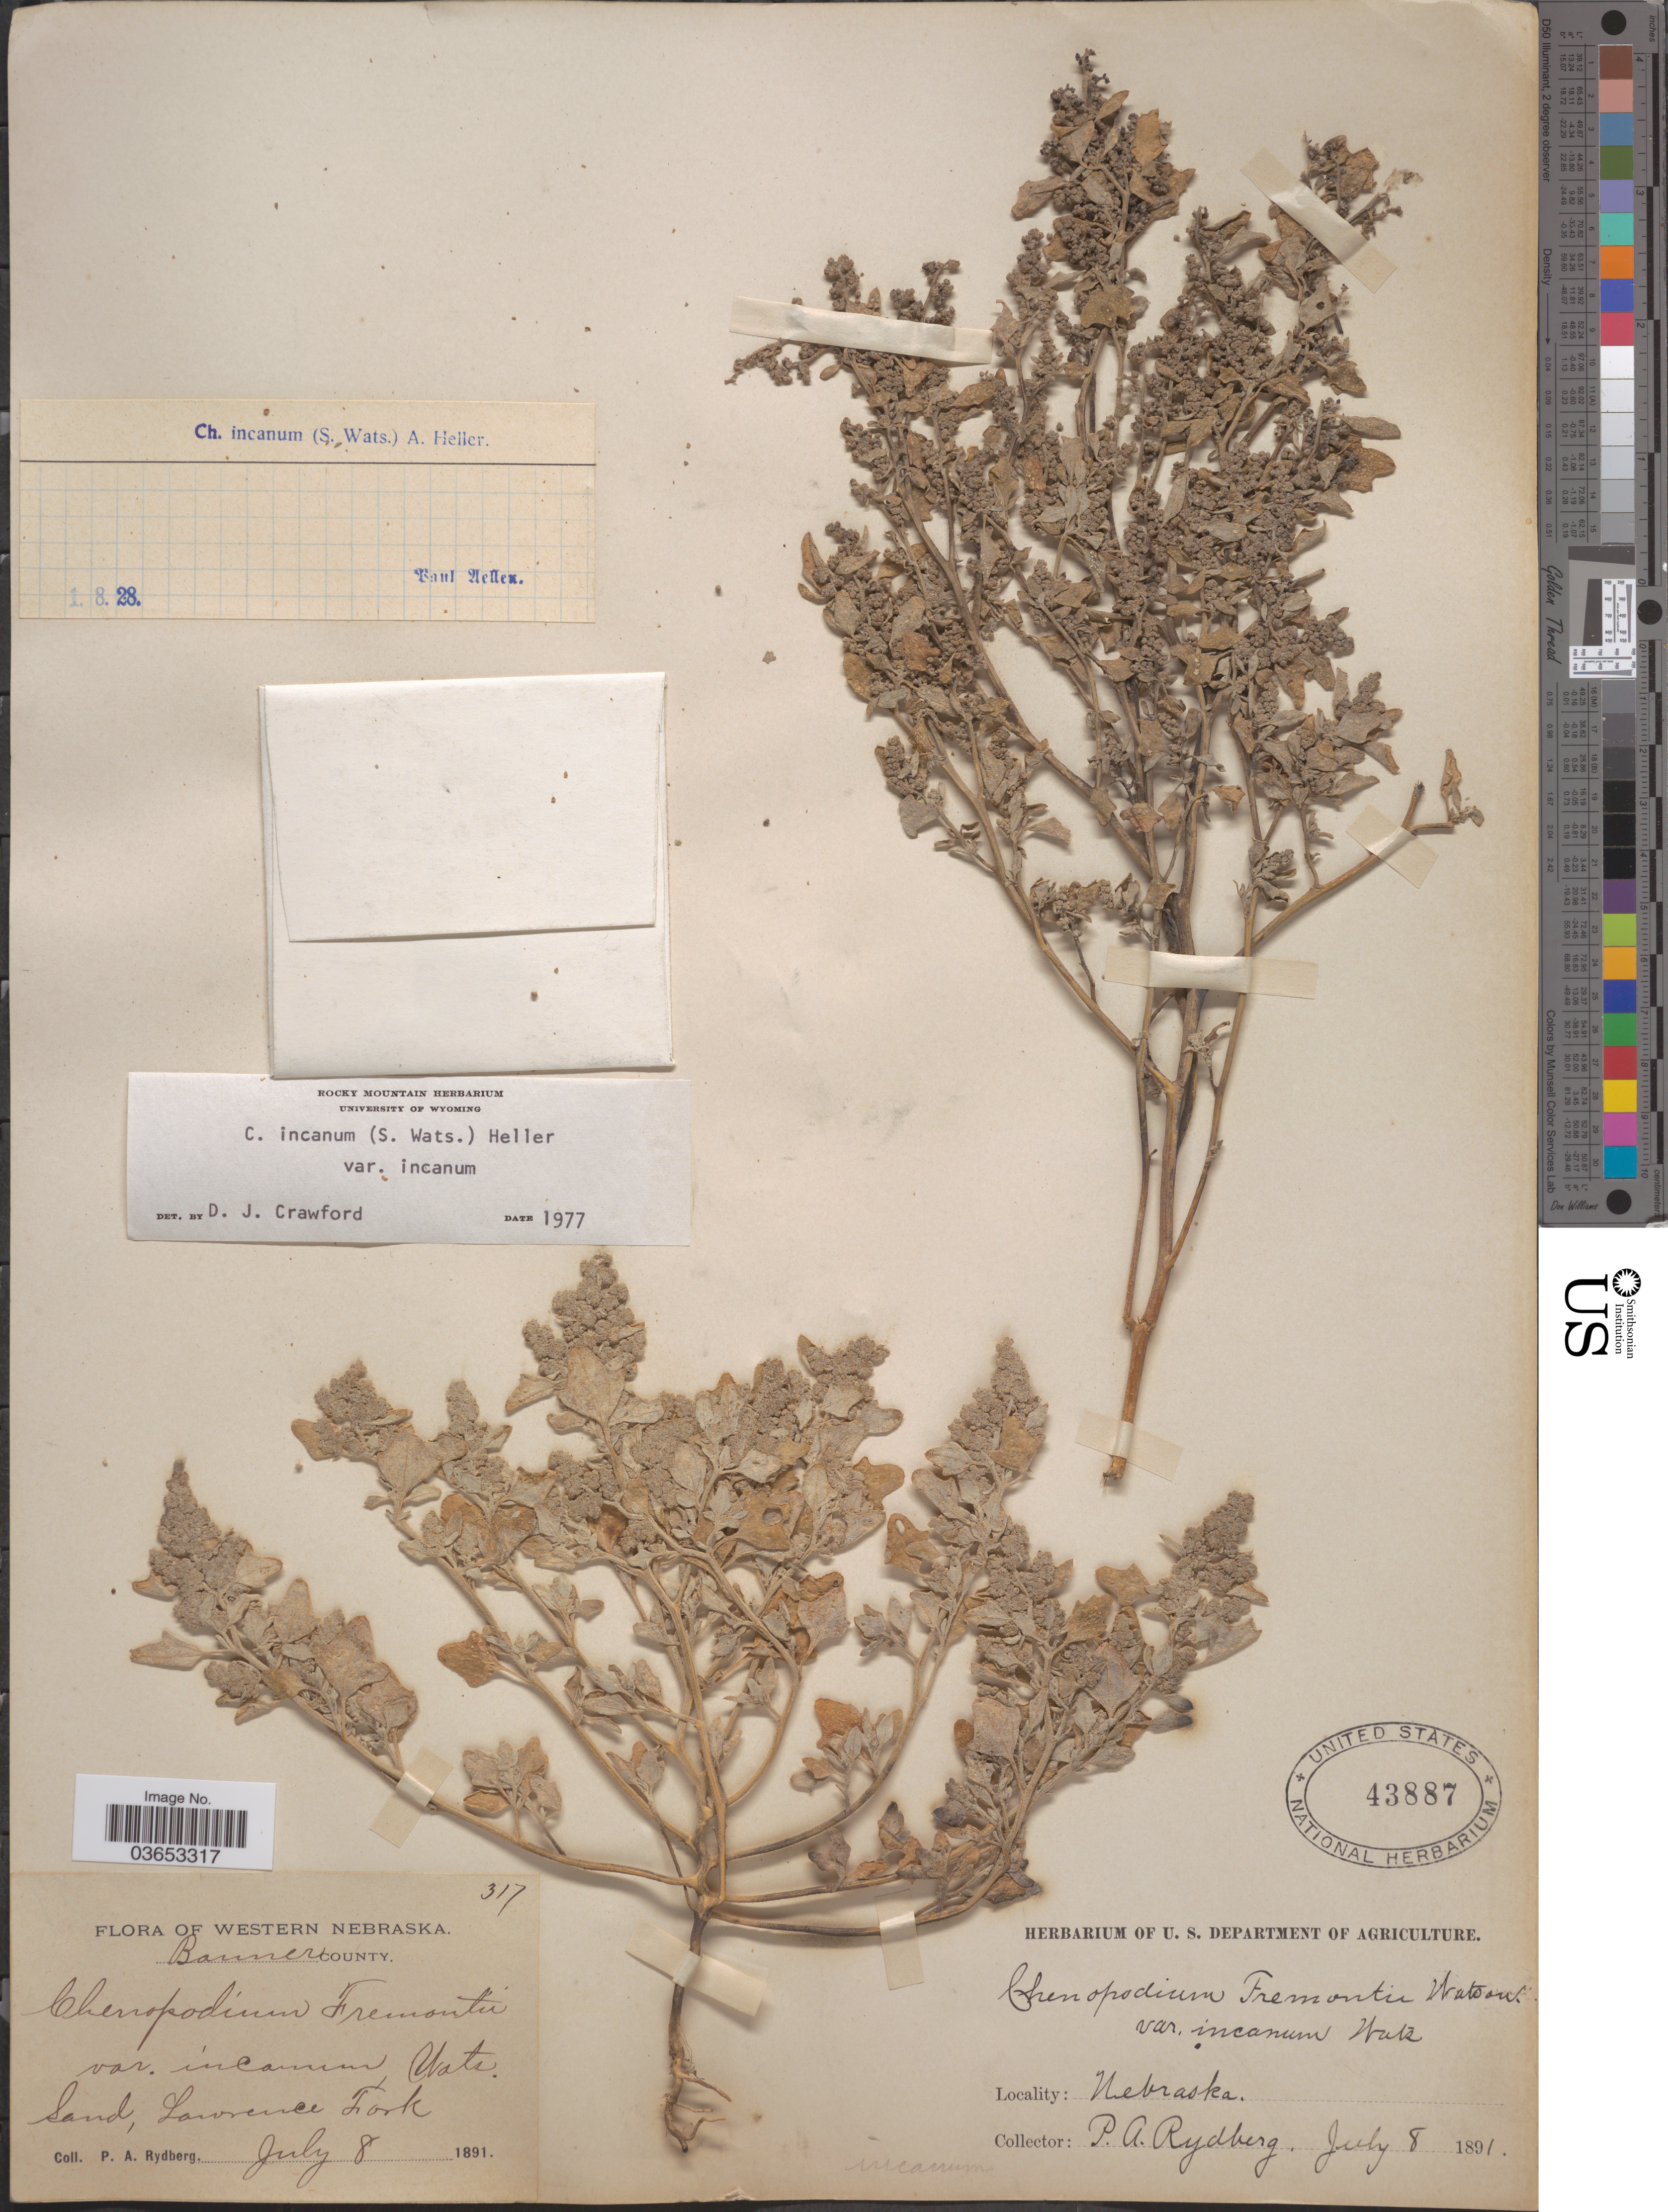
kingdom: Plantae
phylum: Tracheophyta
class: Magnoliopsida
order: Caryophyllales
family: Amaranthaceae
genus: Chenopodium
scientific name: Chenopodium incanum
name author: (S. Watson) A. Heller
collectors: P. A. Rydberg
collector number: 317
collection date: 1891-07-08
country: United States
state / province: Nebraska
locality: Western Nebraska. Banner County. Lawrence Fork.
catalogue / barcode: US 43887